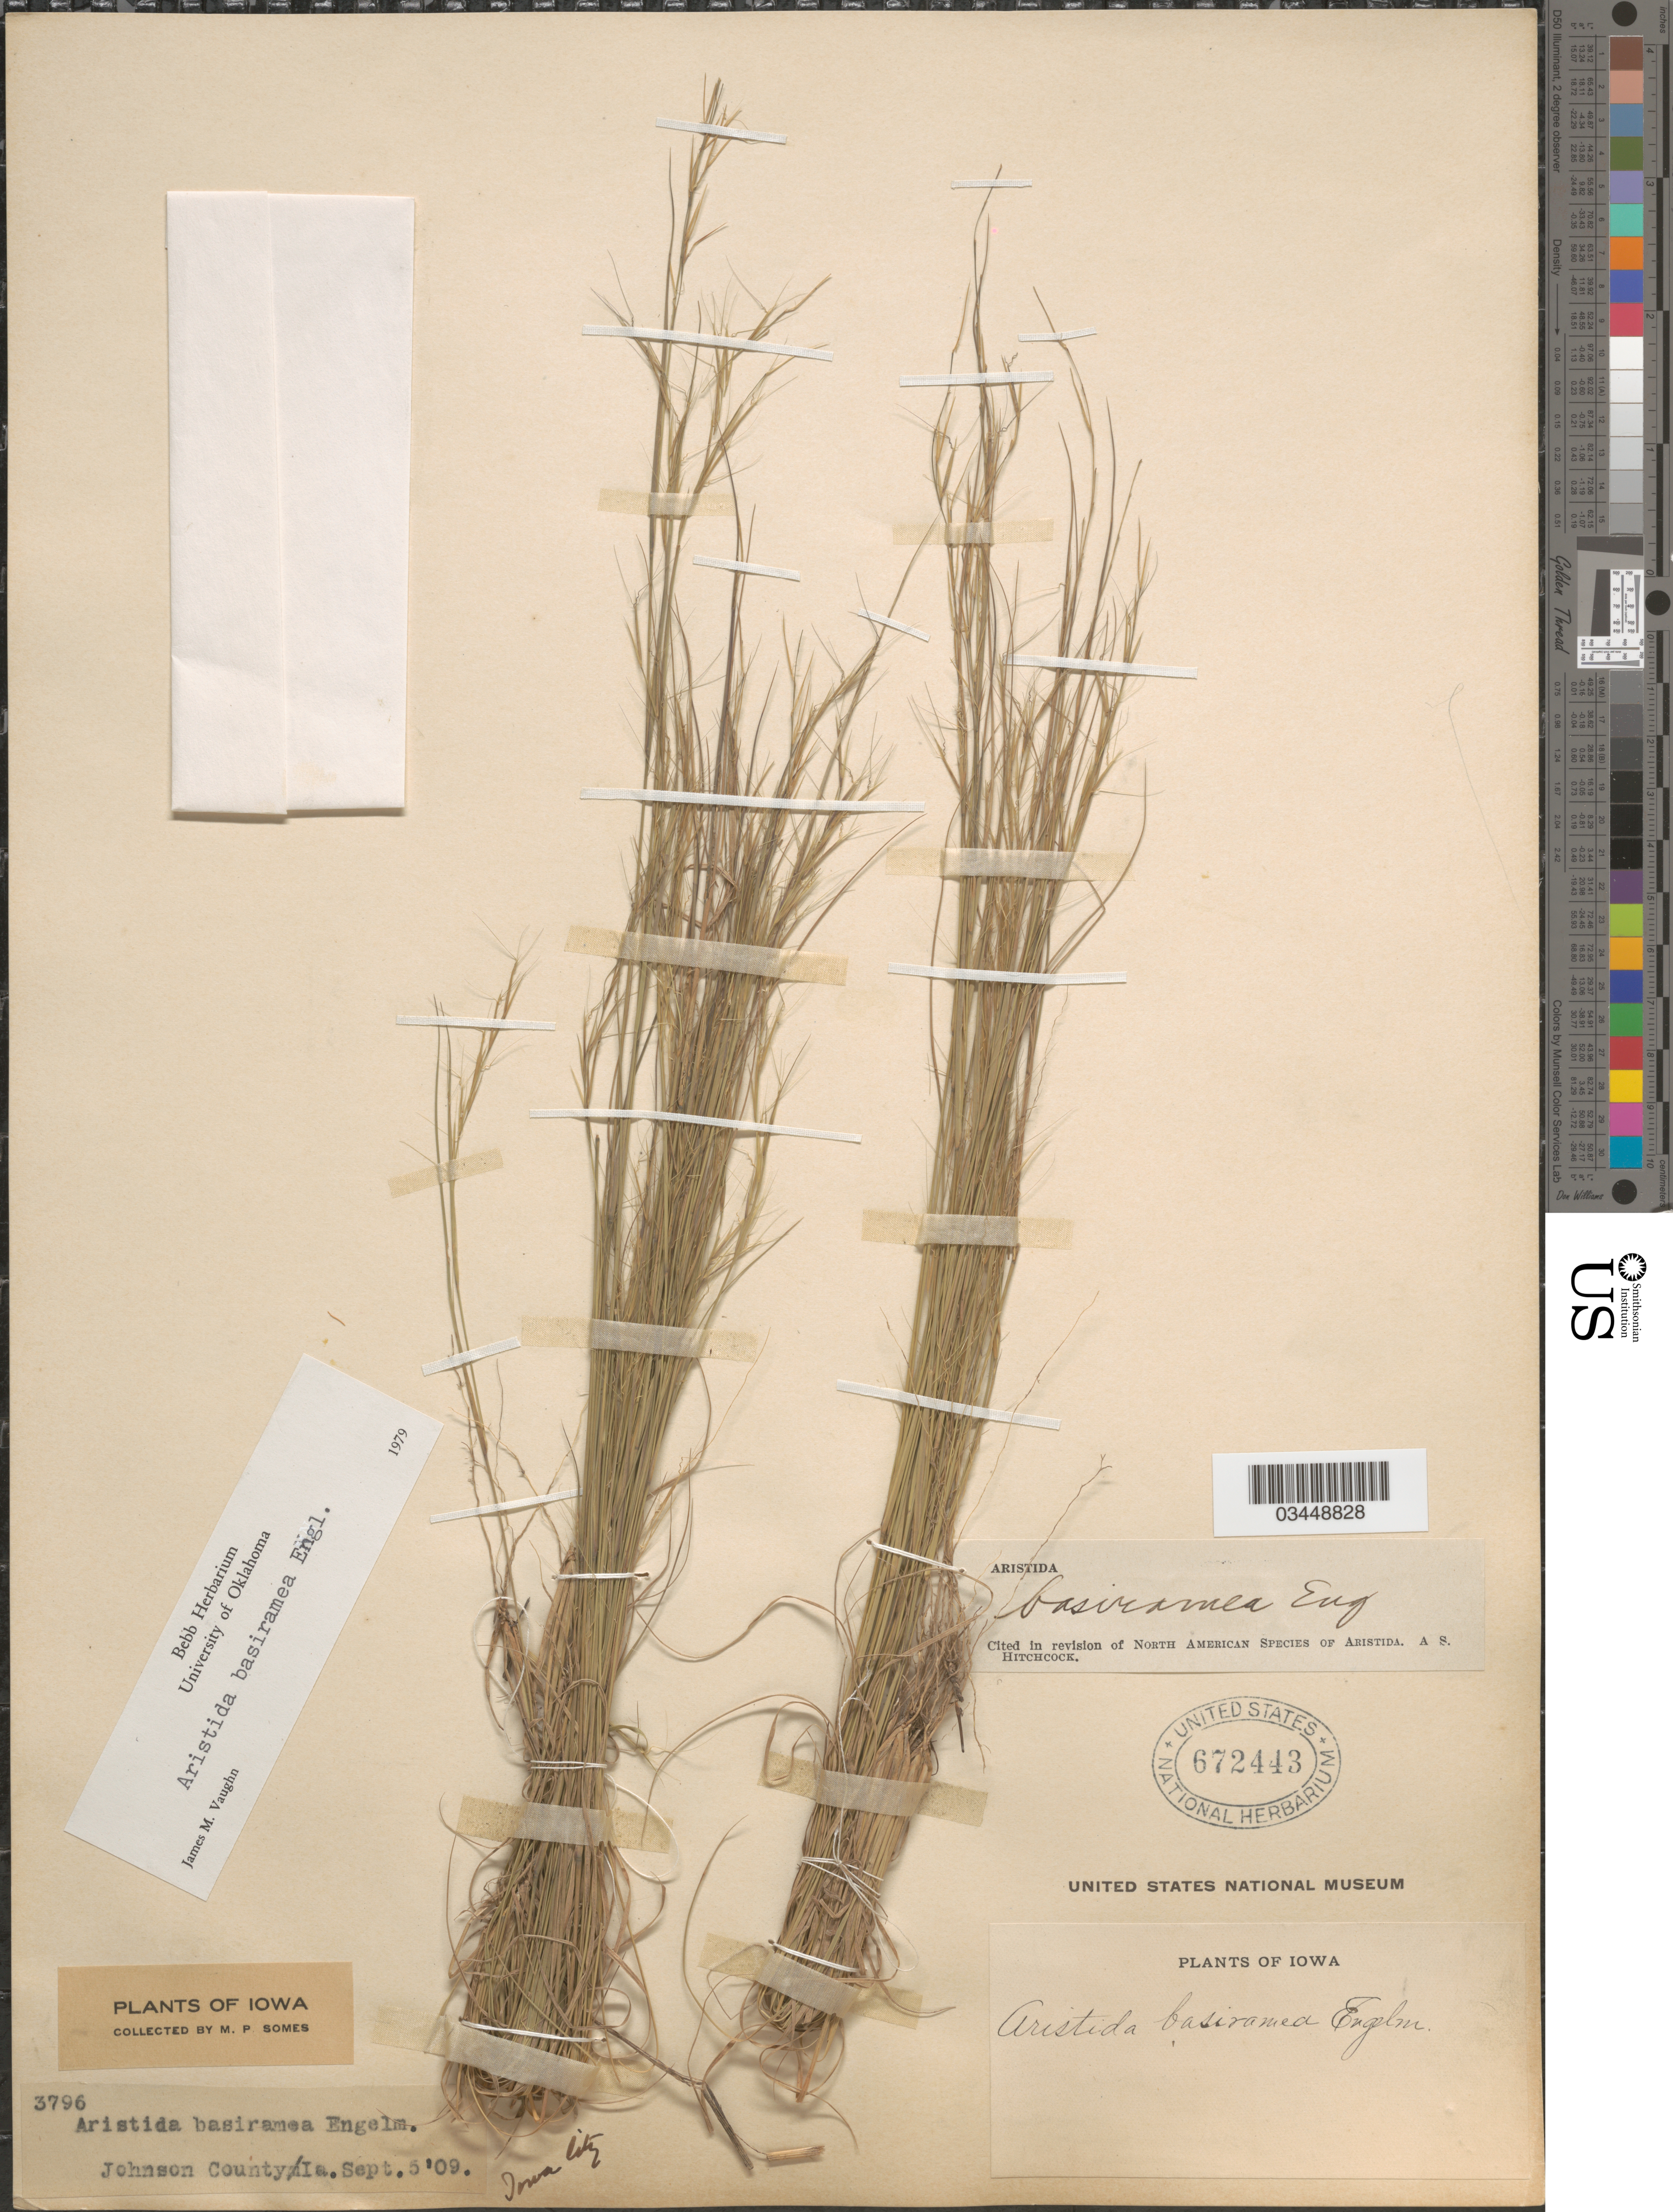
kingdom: Plantae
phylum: Tracheophyta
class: Liliopsida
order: Poales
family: Poaceae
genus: Aristida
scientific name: Aristida basiramea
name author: Engelm. ex Vasey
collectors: M. Somes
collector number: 3796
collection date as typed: Transcribed d/m/y: 5/9/9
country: United States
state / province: Iowa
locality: Johnson County.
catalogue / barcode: US 672443